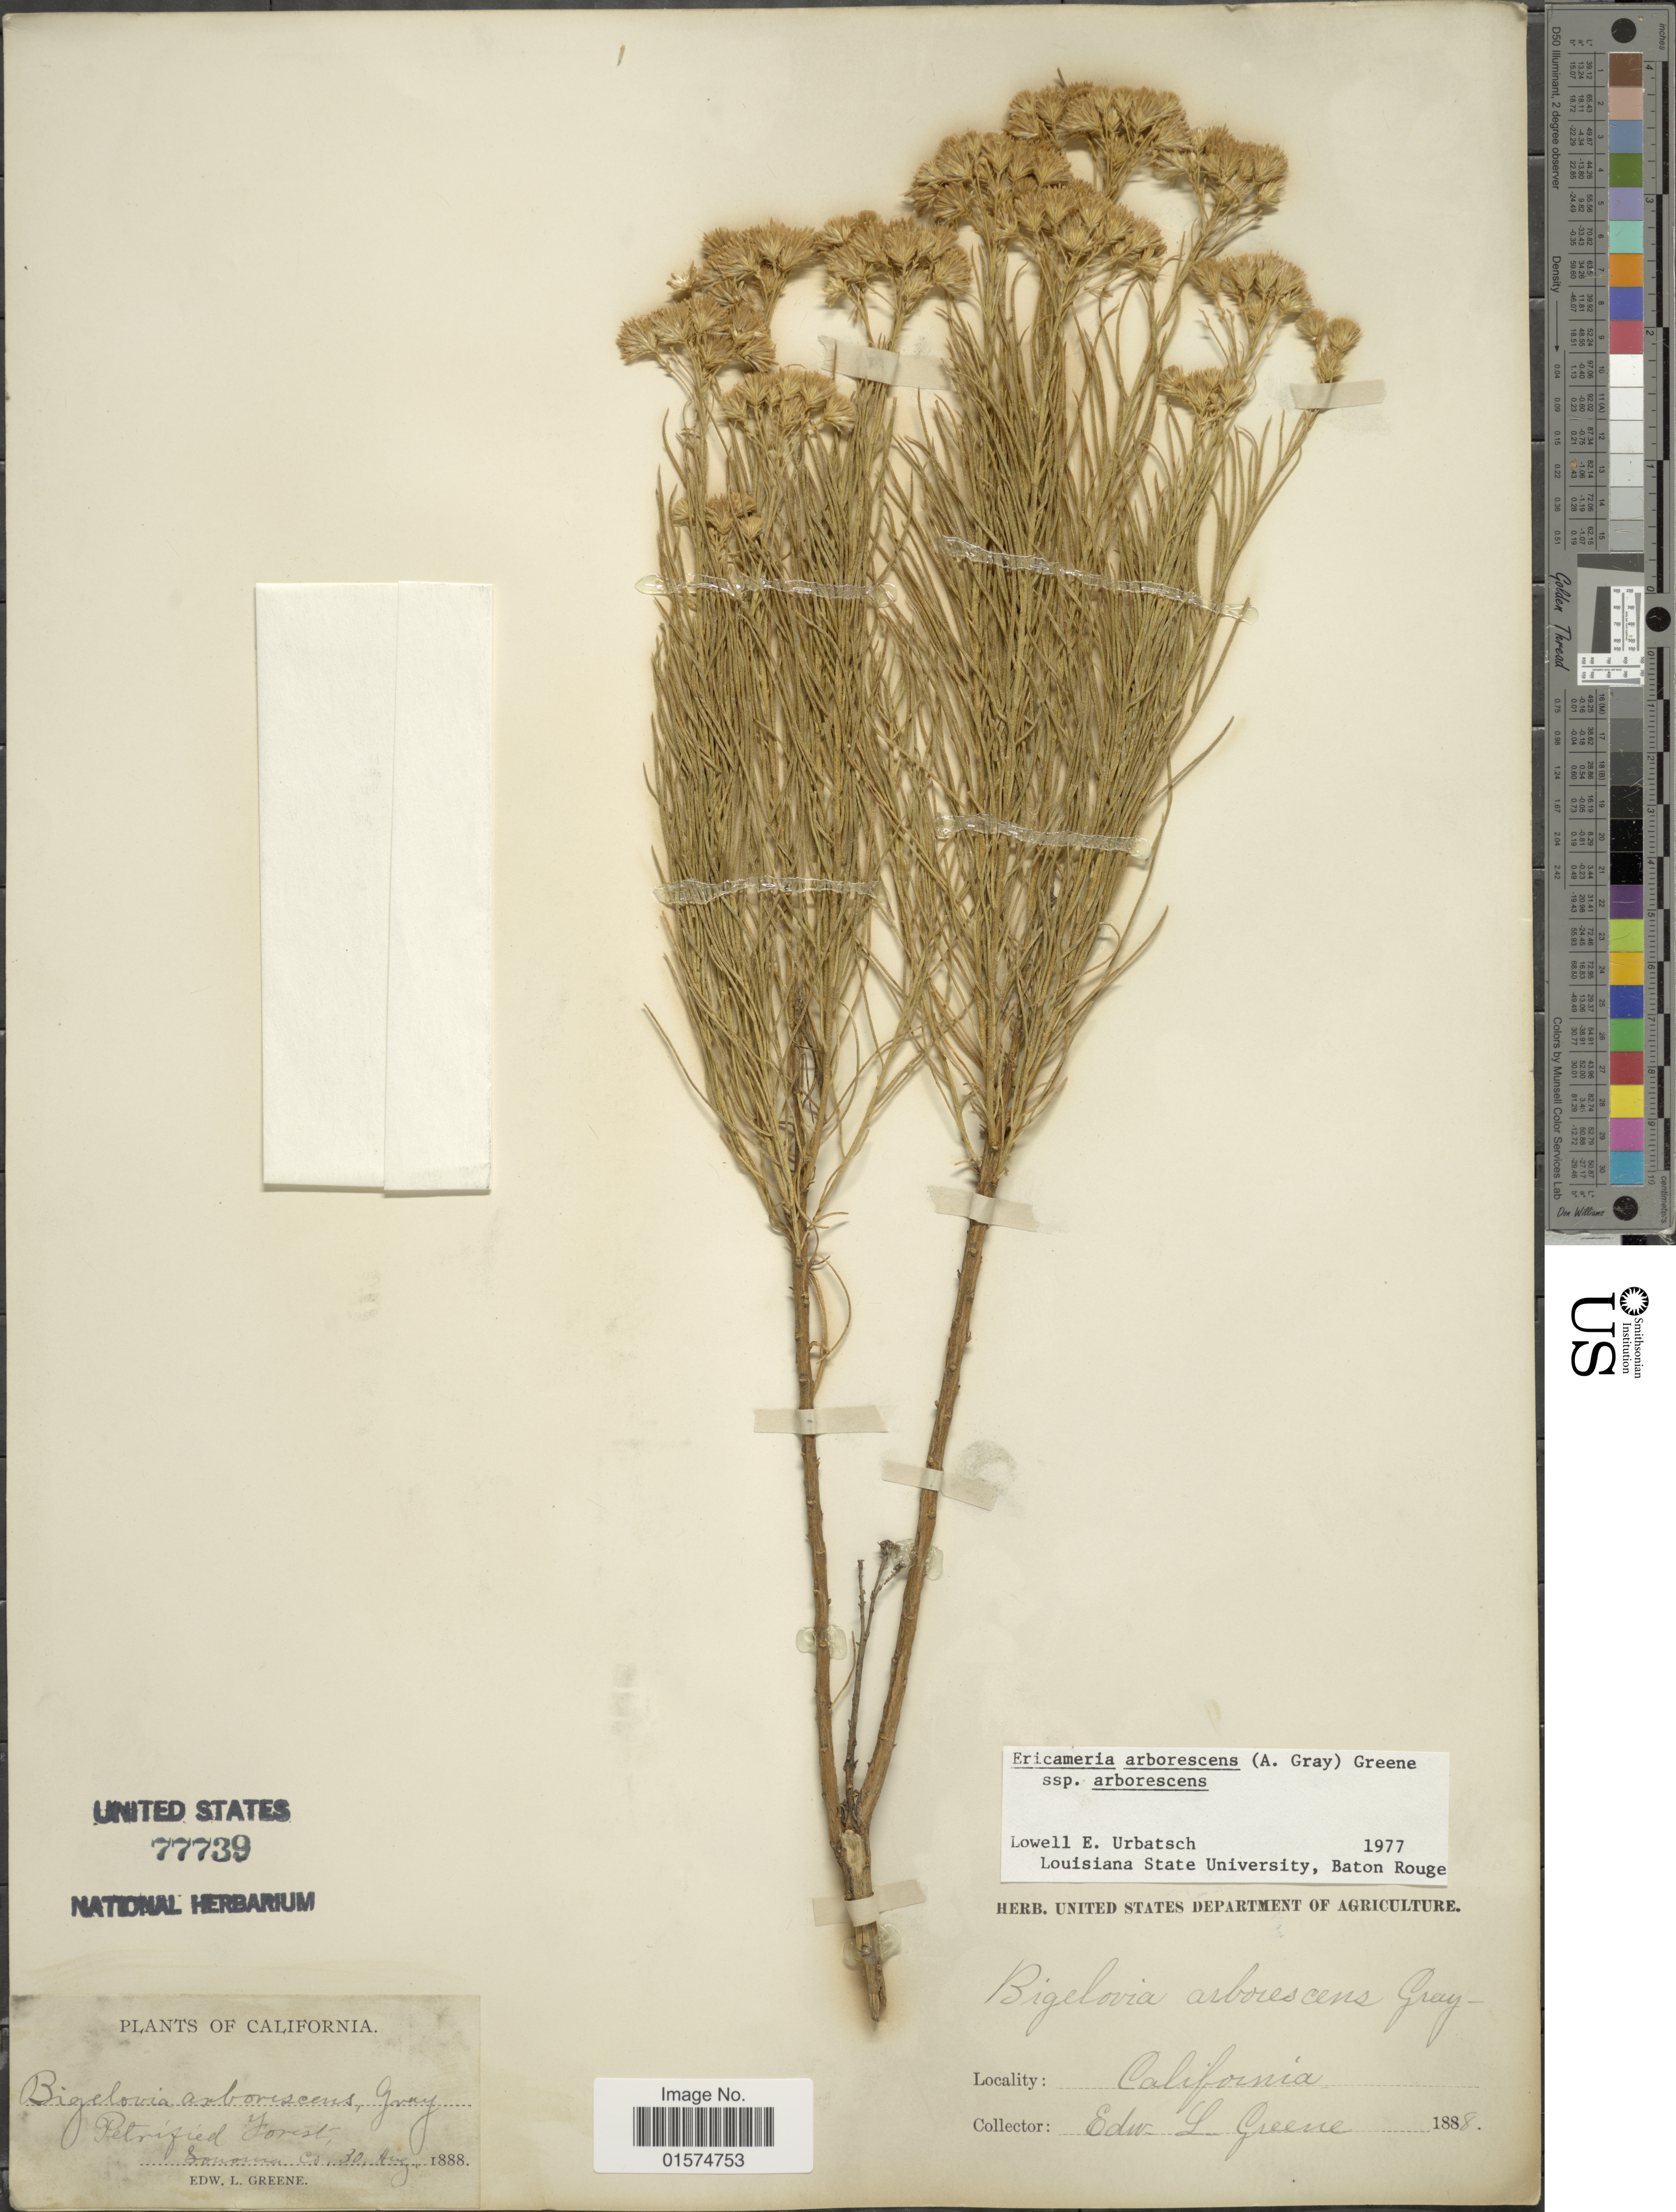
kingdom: Plantae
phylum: Tracheophyta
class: Magnoliopsida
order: Asterales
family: Asteraceae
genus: Ericameria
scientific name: Ericameria arborescens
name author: (A. Gray) Greene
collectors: E. L. Greene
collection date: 1888-08-30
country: United States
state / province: California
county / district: Sonoma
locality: Petrified Forest, Sonoma Co.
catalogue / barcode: US 77739